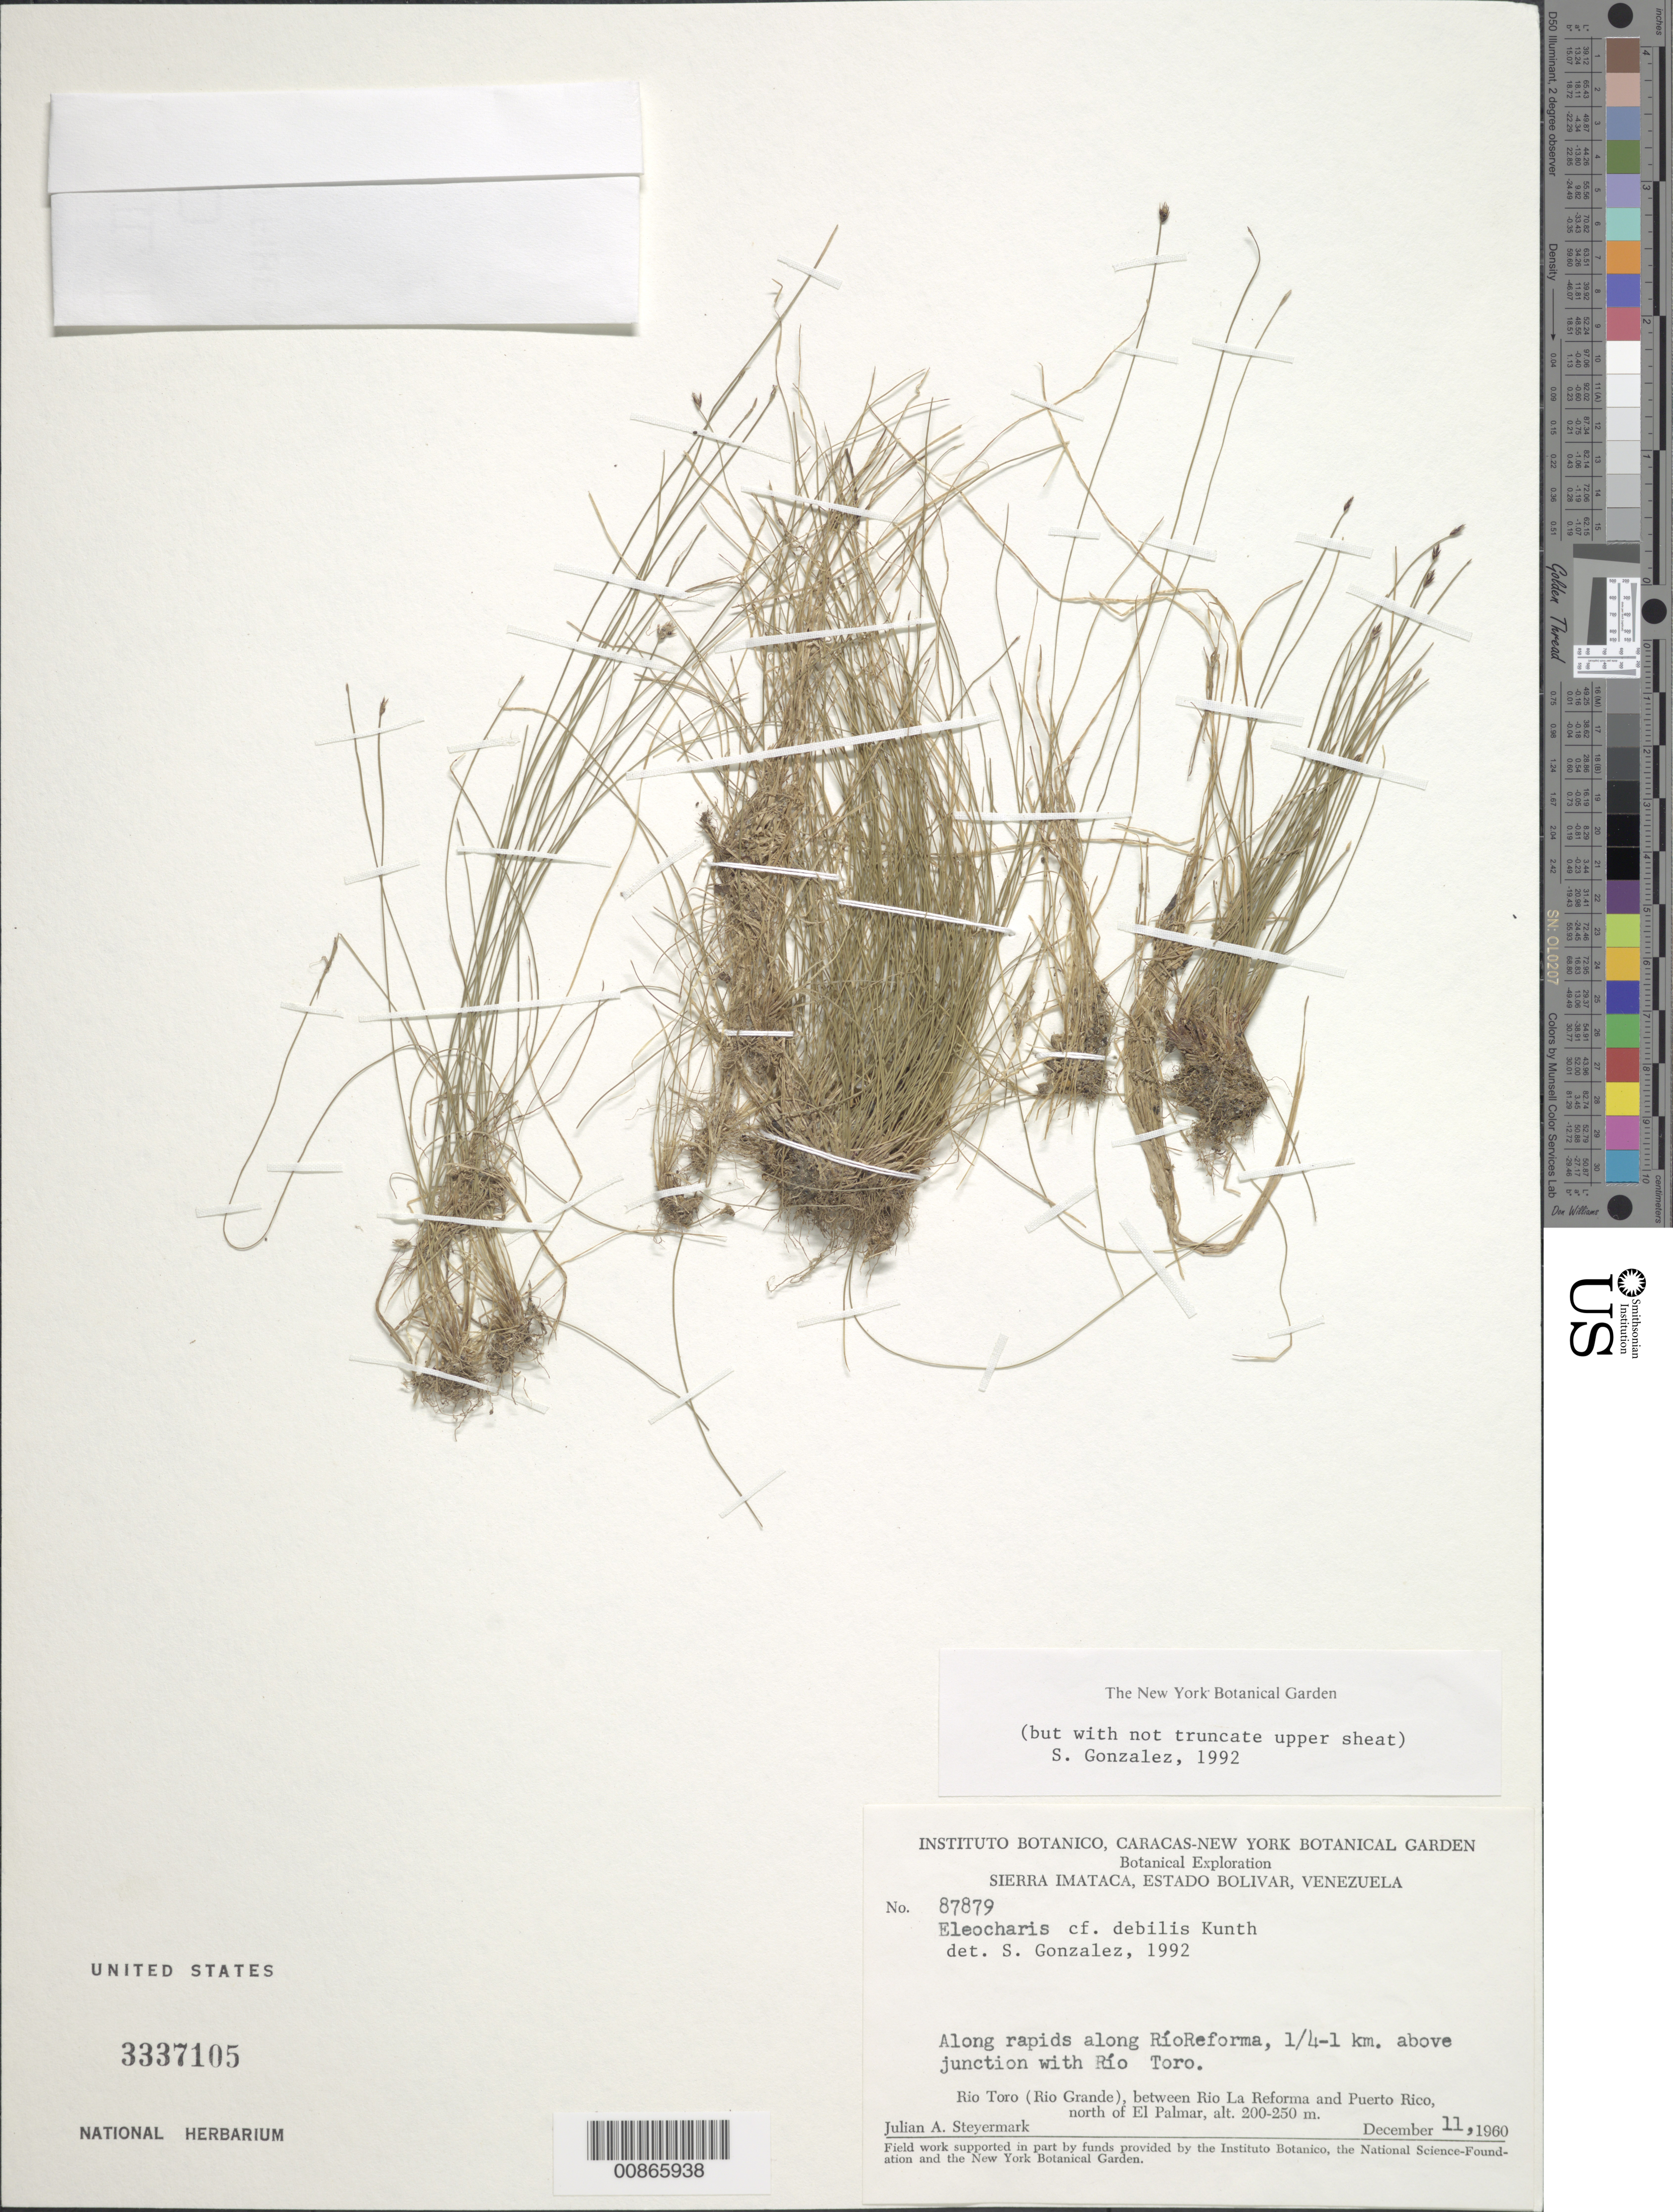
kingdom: Plantae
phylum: Tracheophyta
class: Liliopsida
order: Poales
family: Cyperaceae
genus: Eleocharis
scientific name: Eleocharis debilis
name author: Kunth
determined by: Gonzalez, Sophie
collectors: J. Steyermark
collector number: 87879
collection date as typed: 11-Dec-60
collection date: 1960-12-11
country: Venezuela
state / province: Bolívar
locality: Río Reforma, 0.75-1 km above junction with Río Toro (Río Grande)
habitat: Along rapids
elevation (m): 200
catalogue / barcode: US 3337105